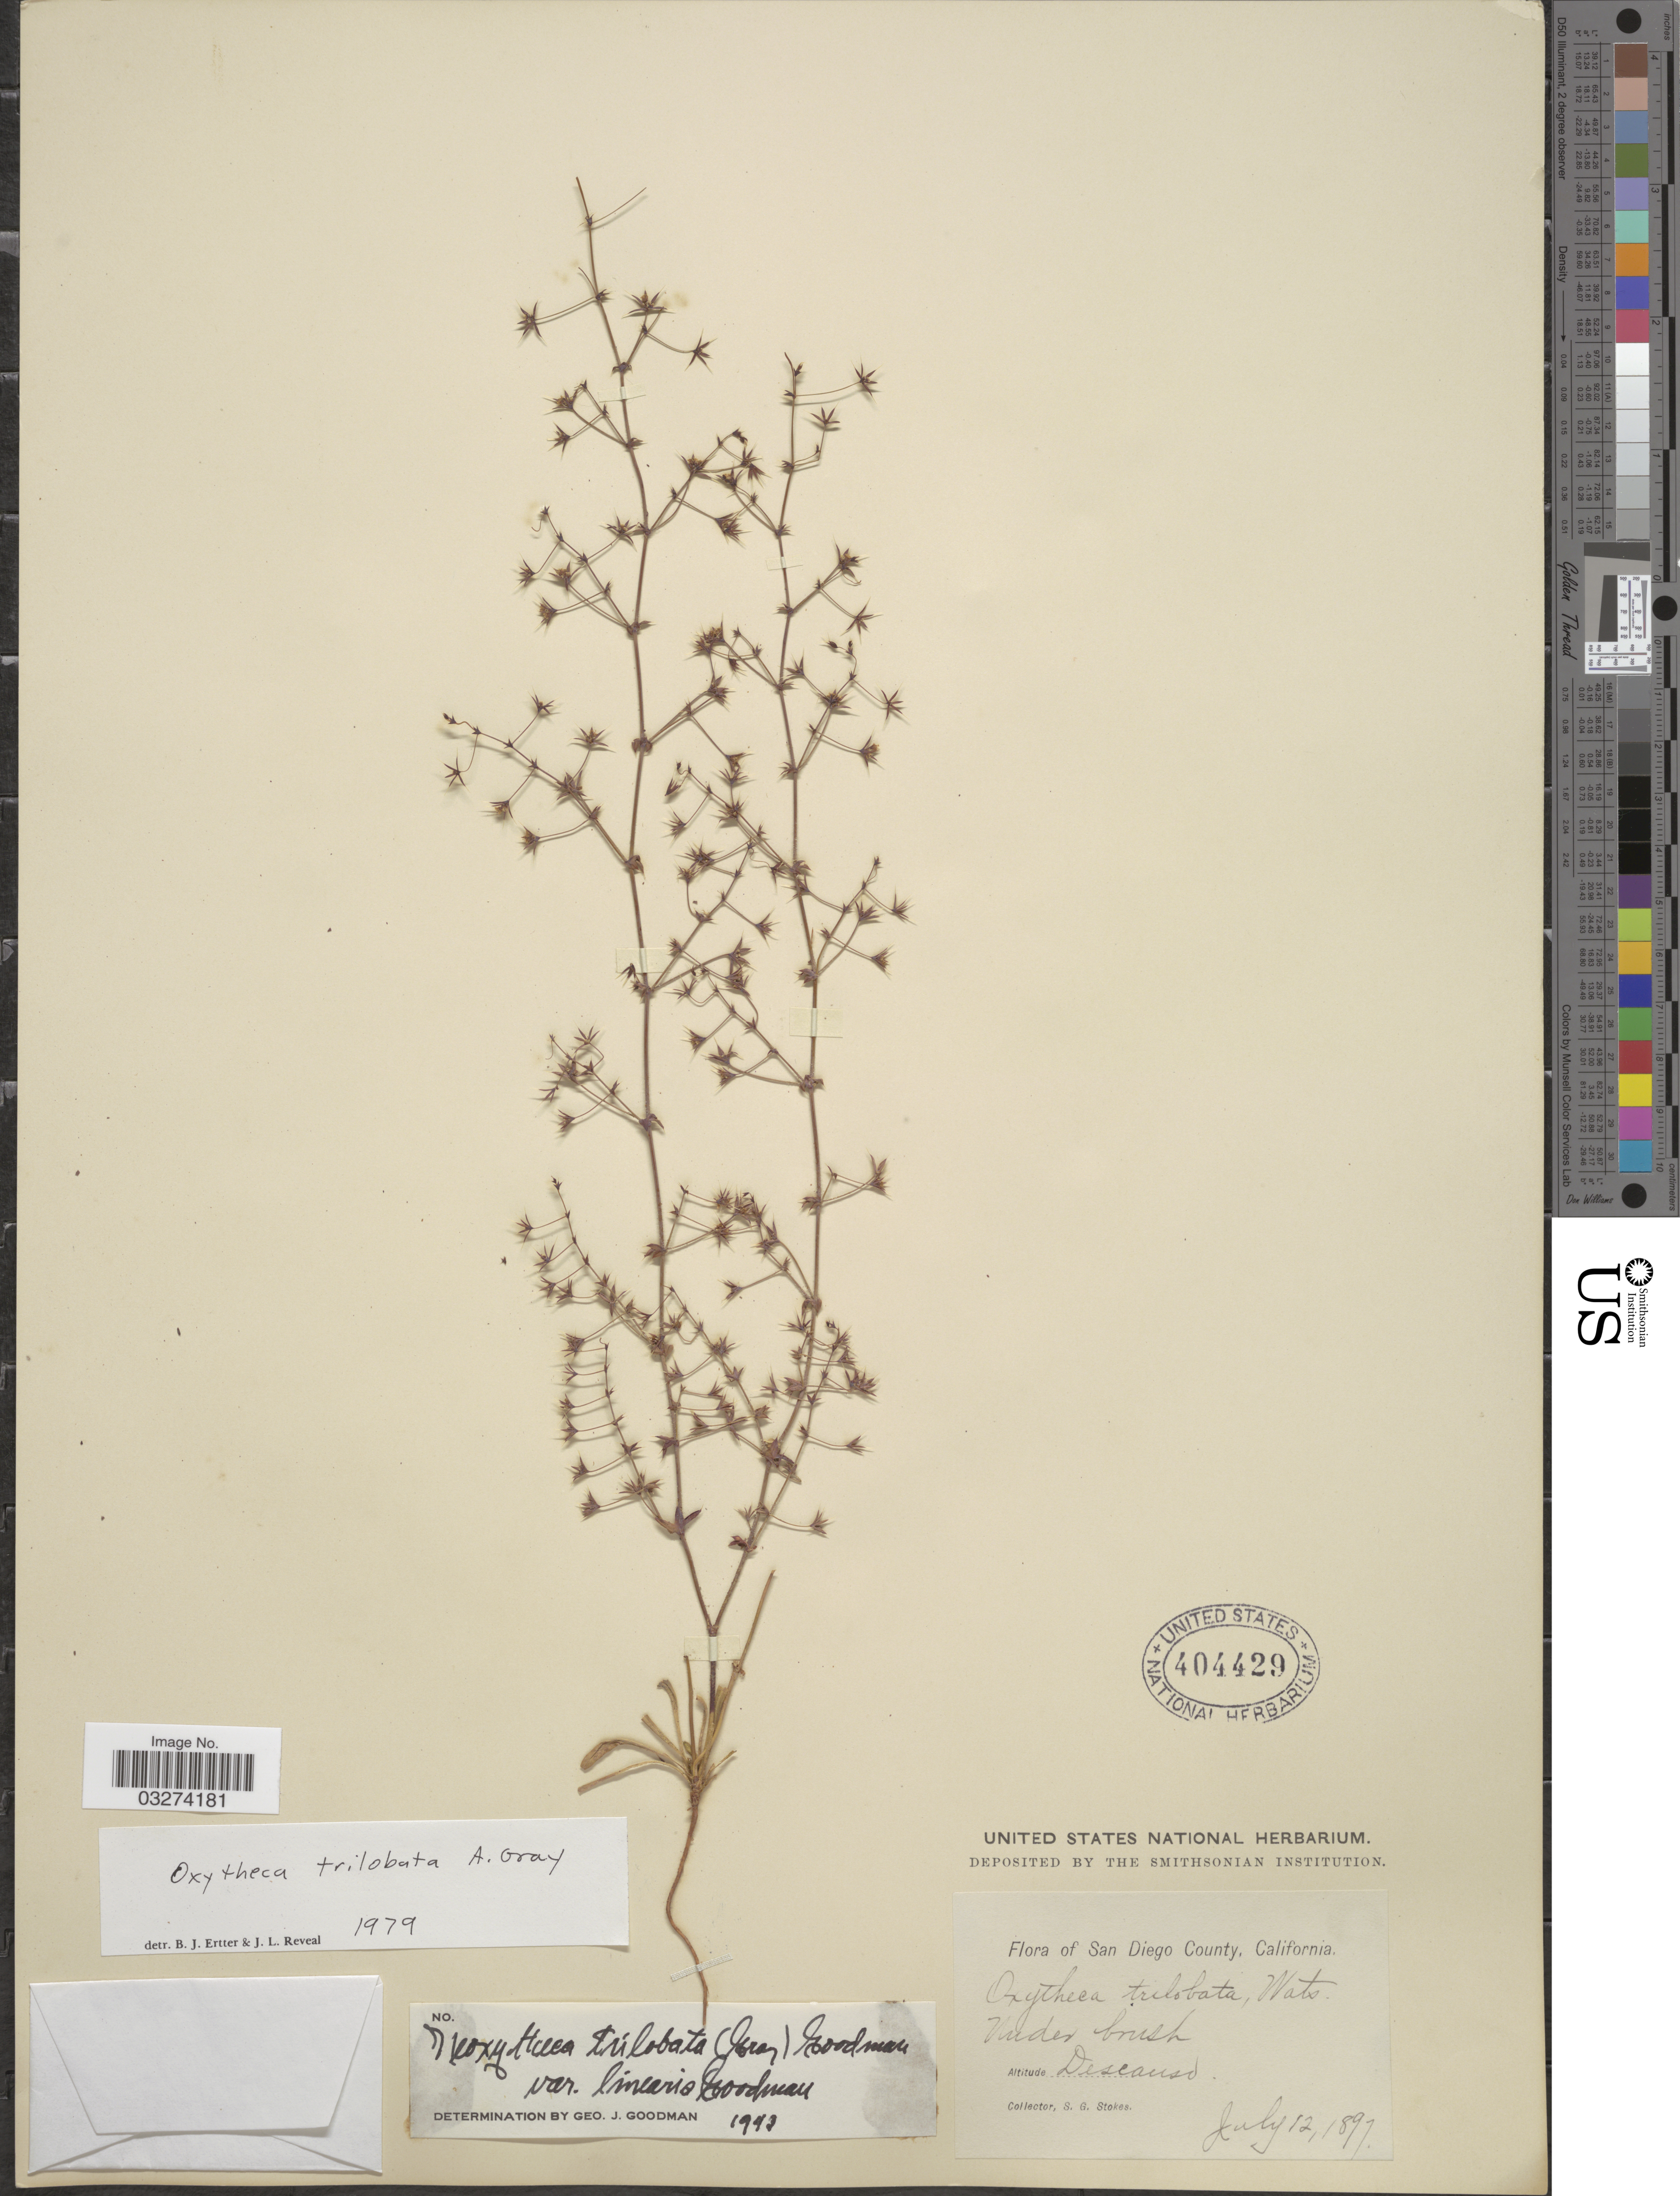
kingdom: Plantae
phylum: Tracheophyta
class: Magnoliopsida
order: Caryophyllales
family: Polygonaceae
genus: Sidotheca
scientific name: Sidotheca trilobata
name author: (A. Gray) Reveal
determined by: Strong, Mark T., (BOT), Smithsonian Institution - National Museum of Natural History (UNITED STATES)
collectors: S. G. Stokes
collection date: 1897-07-12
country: United States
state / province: California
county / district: San Diego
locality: San Diego County. Descanso.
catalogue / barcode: US 404429